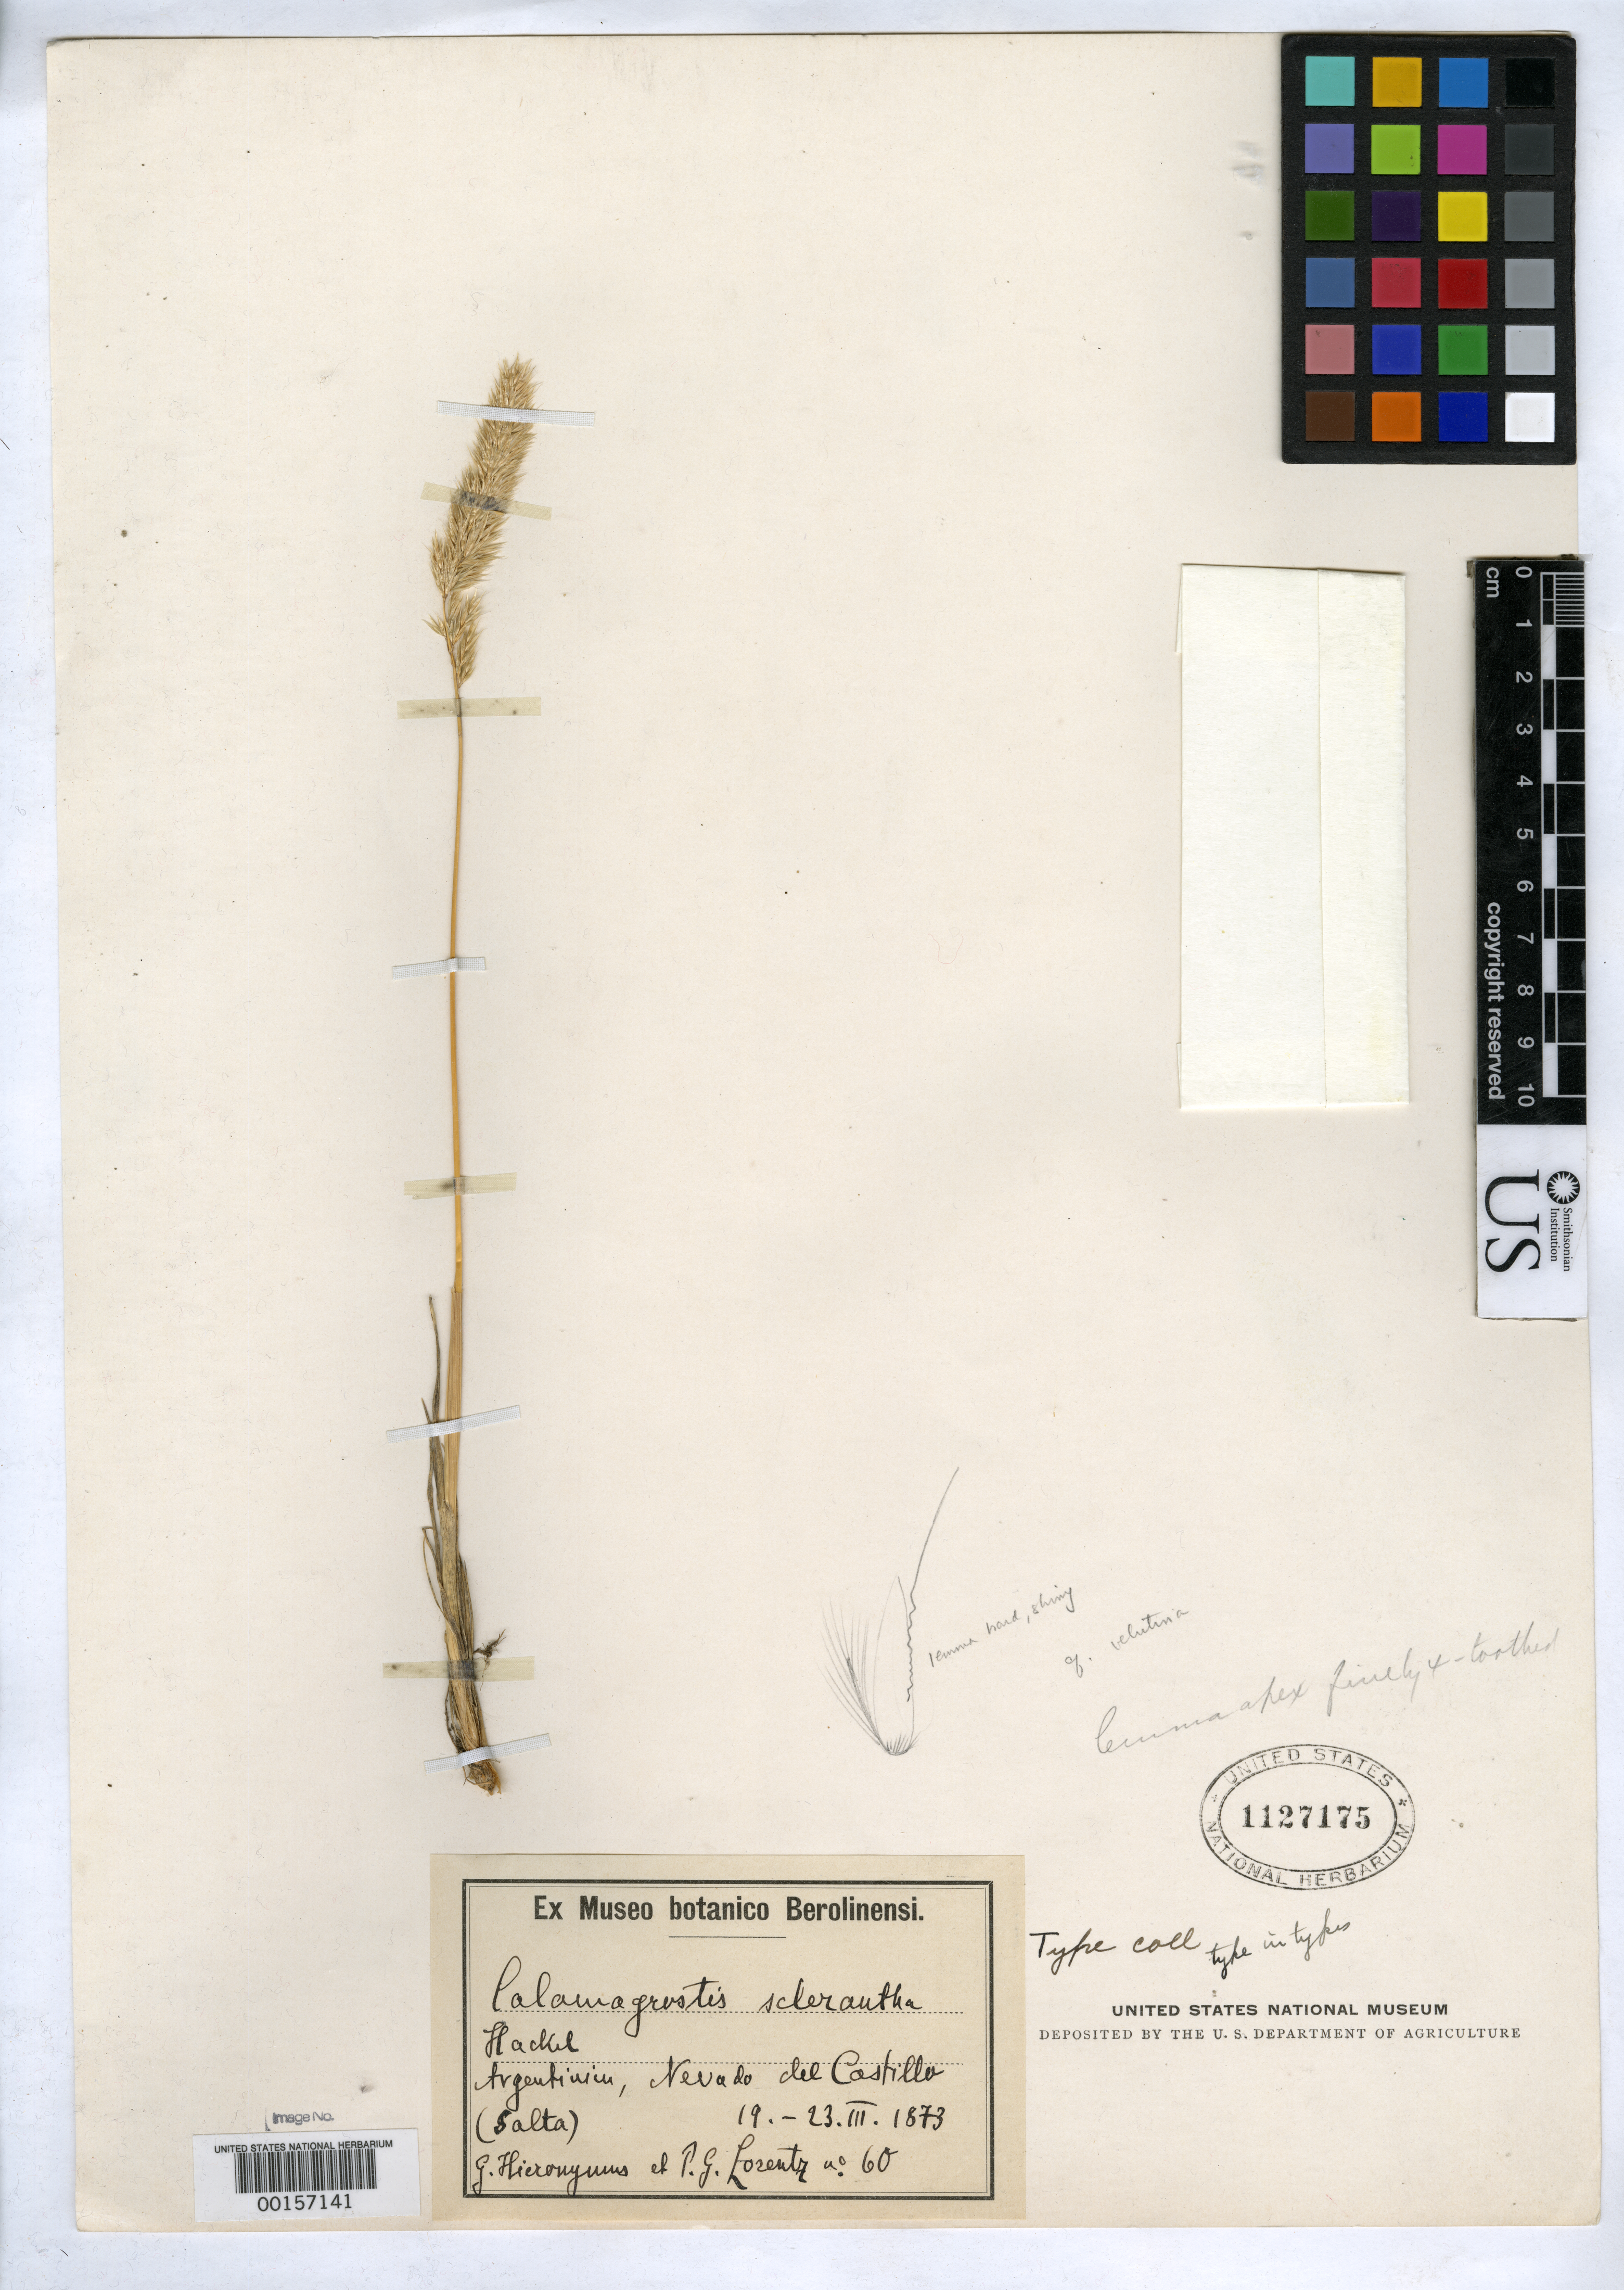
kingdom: Plantae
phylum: Tracheophyta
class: Liliopsida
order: Poales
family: Poaceae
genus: Calamagrostis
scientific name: Calamagrostis sclerantha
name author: Hack.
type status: Type Fragment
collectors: G. H. Hieronymus & P. G. Lorentz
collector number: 60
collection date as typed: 23 --- 1873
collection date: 1873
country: Argentina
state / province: Salta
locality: Nevado del Castillo.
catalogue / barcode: US 1127175